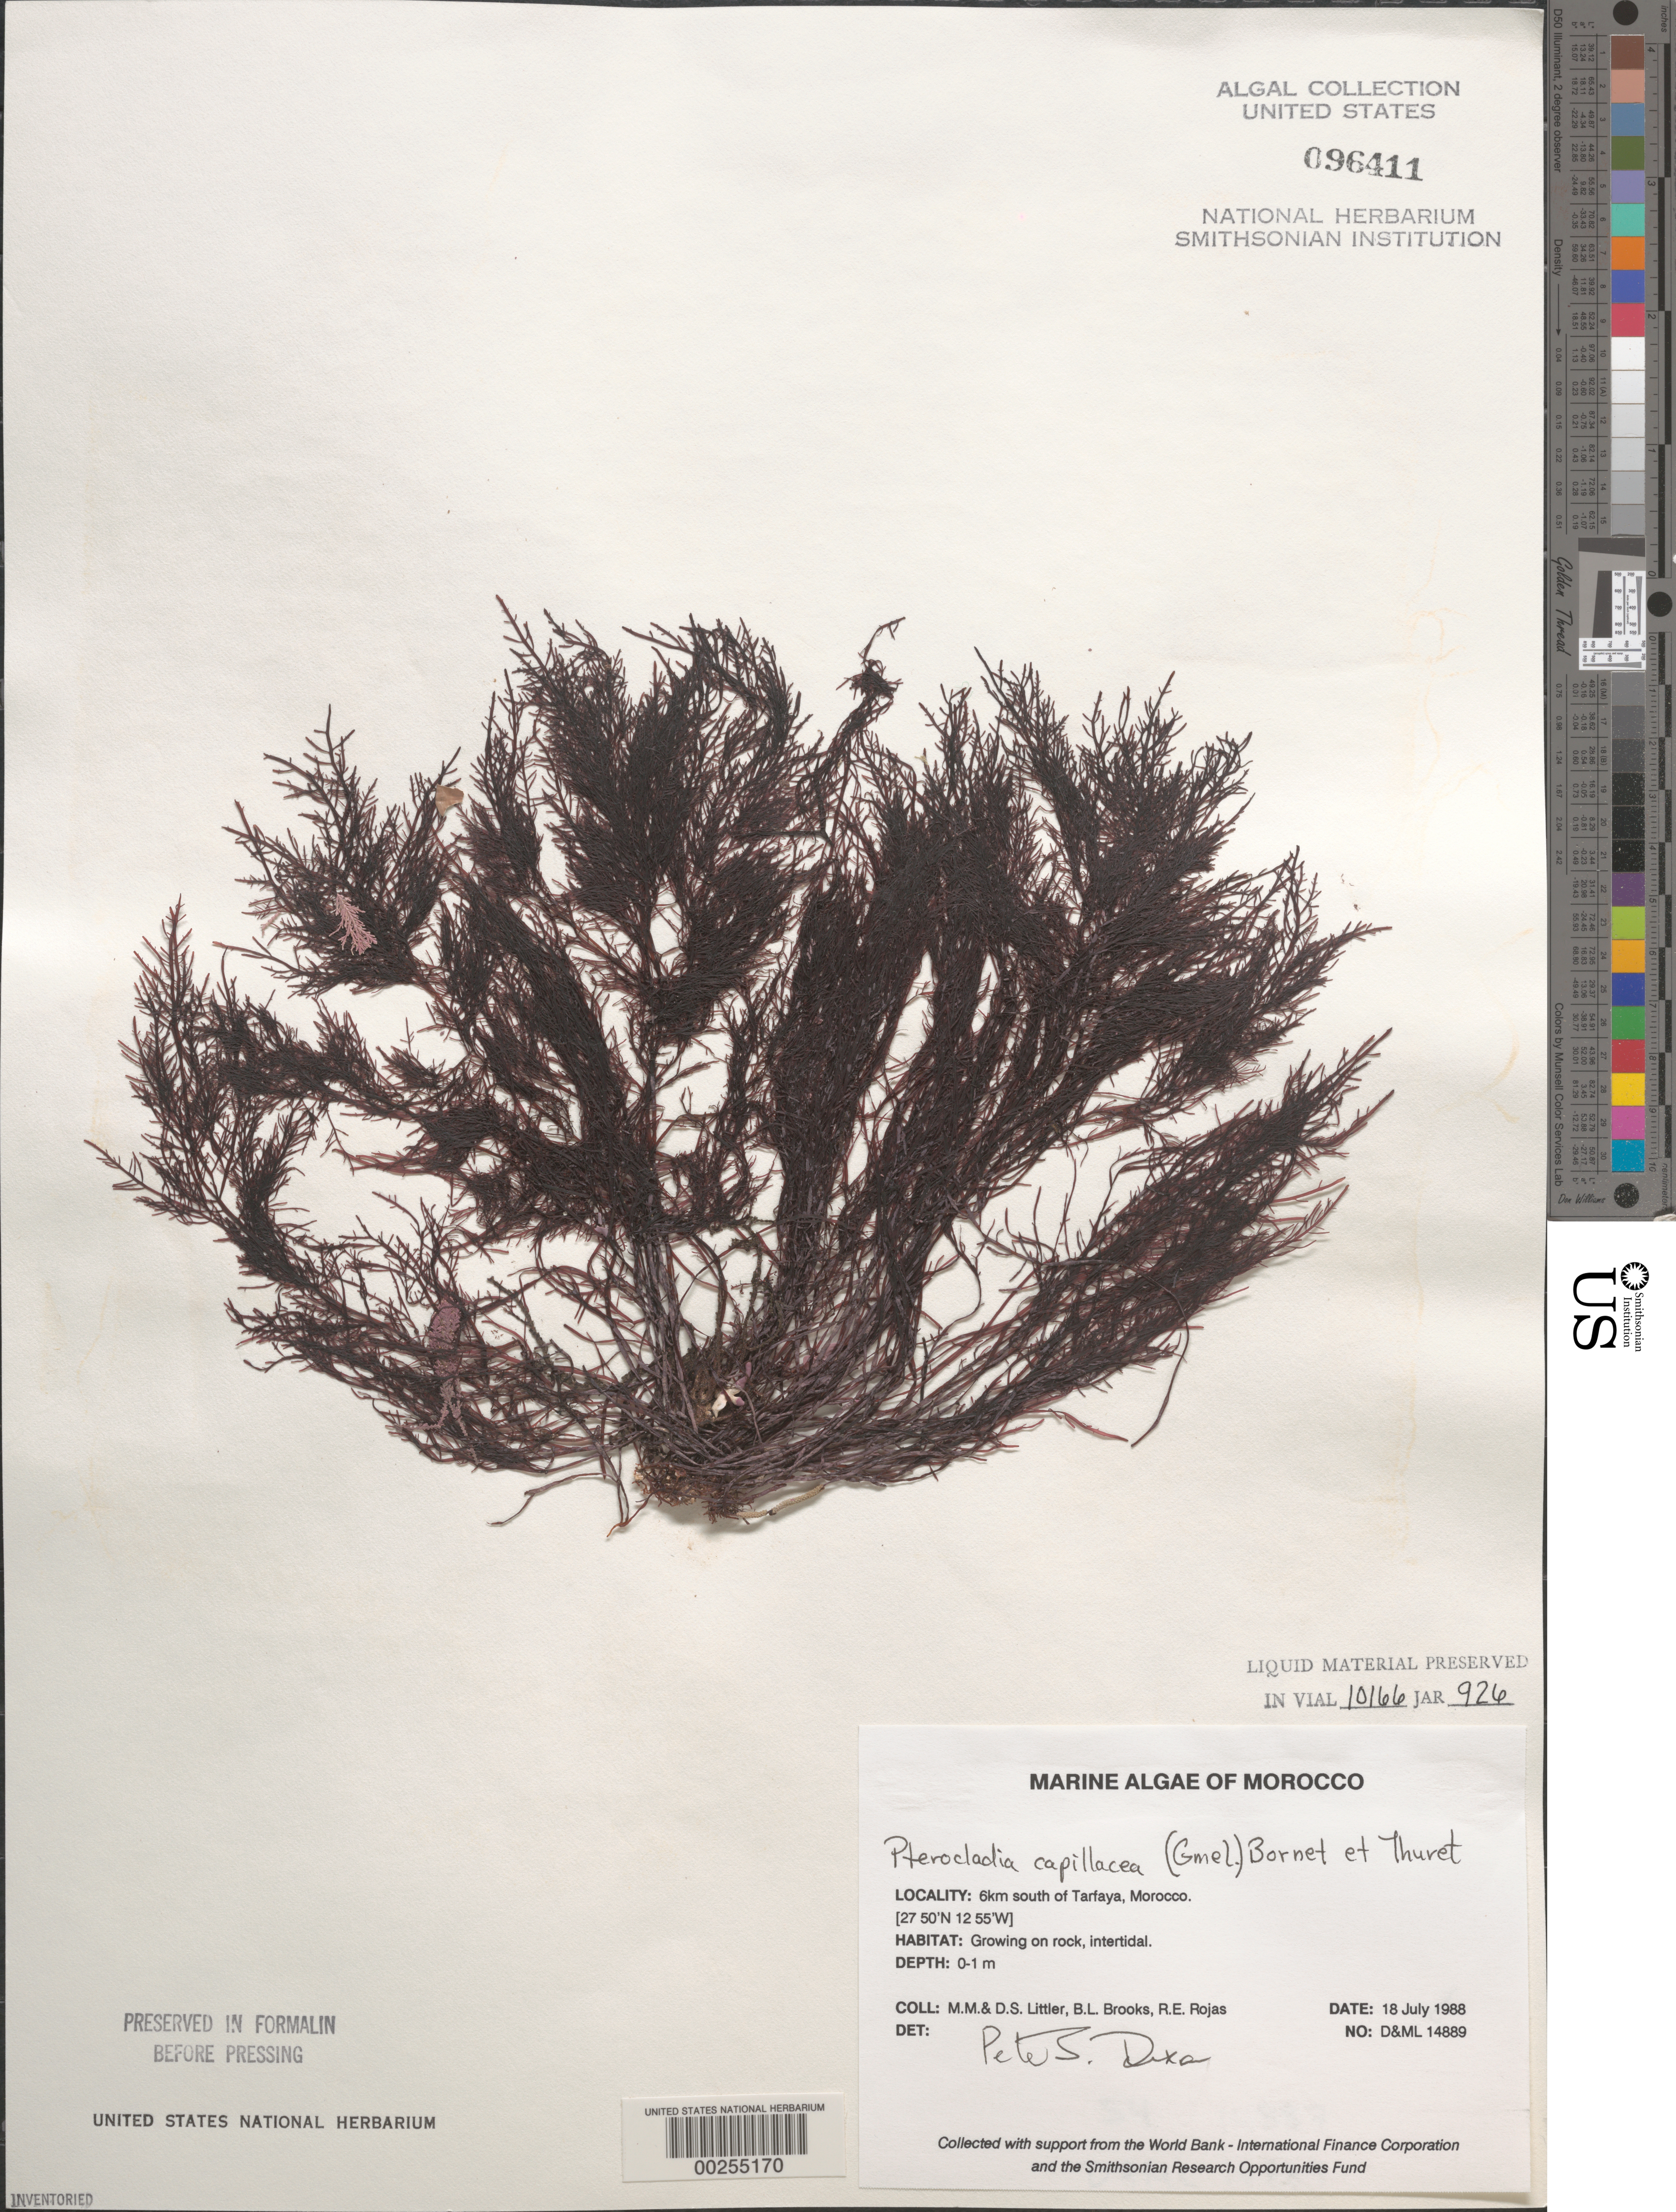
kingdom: Plantae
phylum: Rhodophyta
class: Florideophyceae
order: Gelidiales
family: Pterocladiaceae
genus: Pterocladiella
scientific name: Pterocladiella capillacea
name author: (S.G. Gmel.) Santelices & Hommers.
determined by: Algae name updating Project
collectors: M. M. Littler, D. S. Littler, B. Brooks & R. Rojas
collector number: D&ML 14889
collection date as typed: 18 Jul 1988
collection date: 1988-07-18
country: Morocco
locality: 6 km south of Tarfaya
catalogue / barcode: US 96411